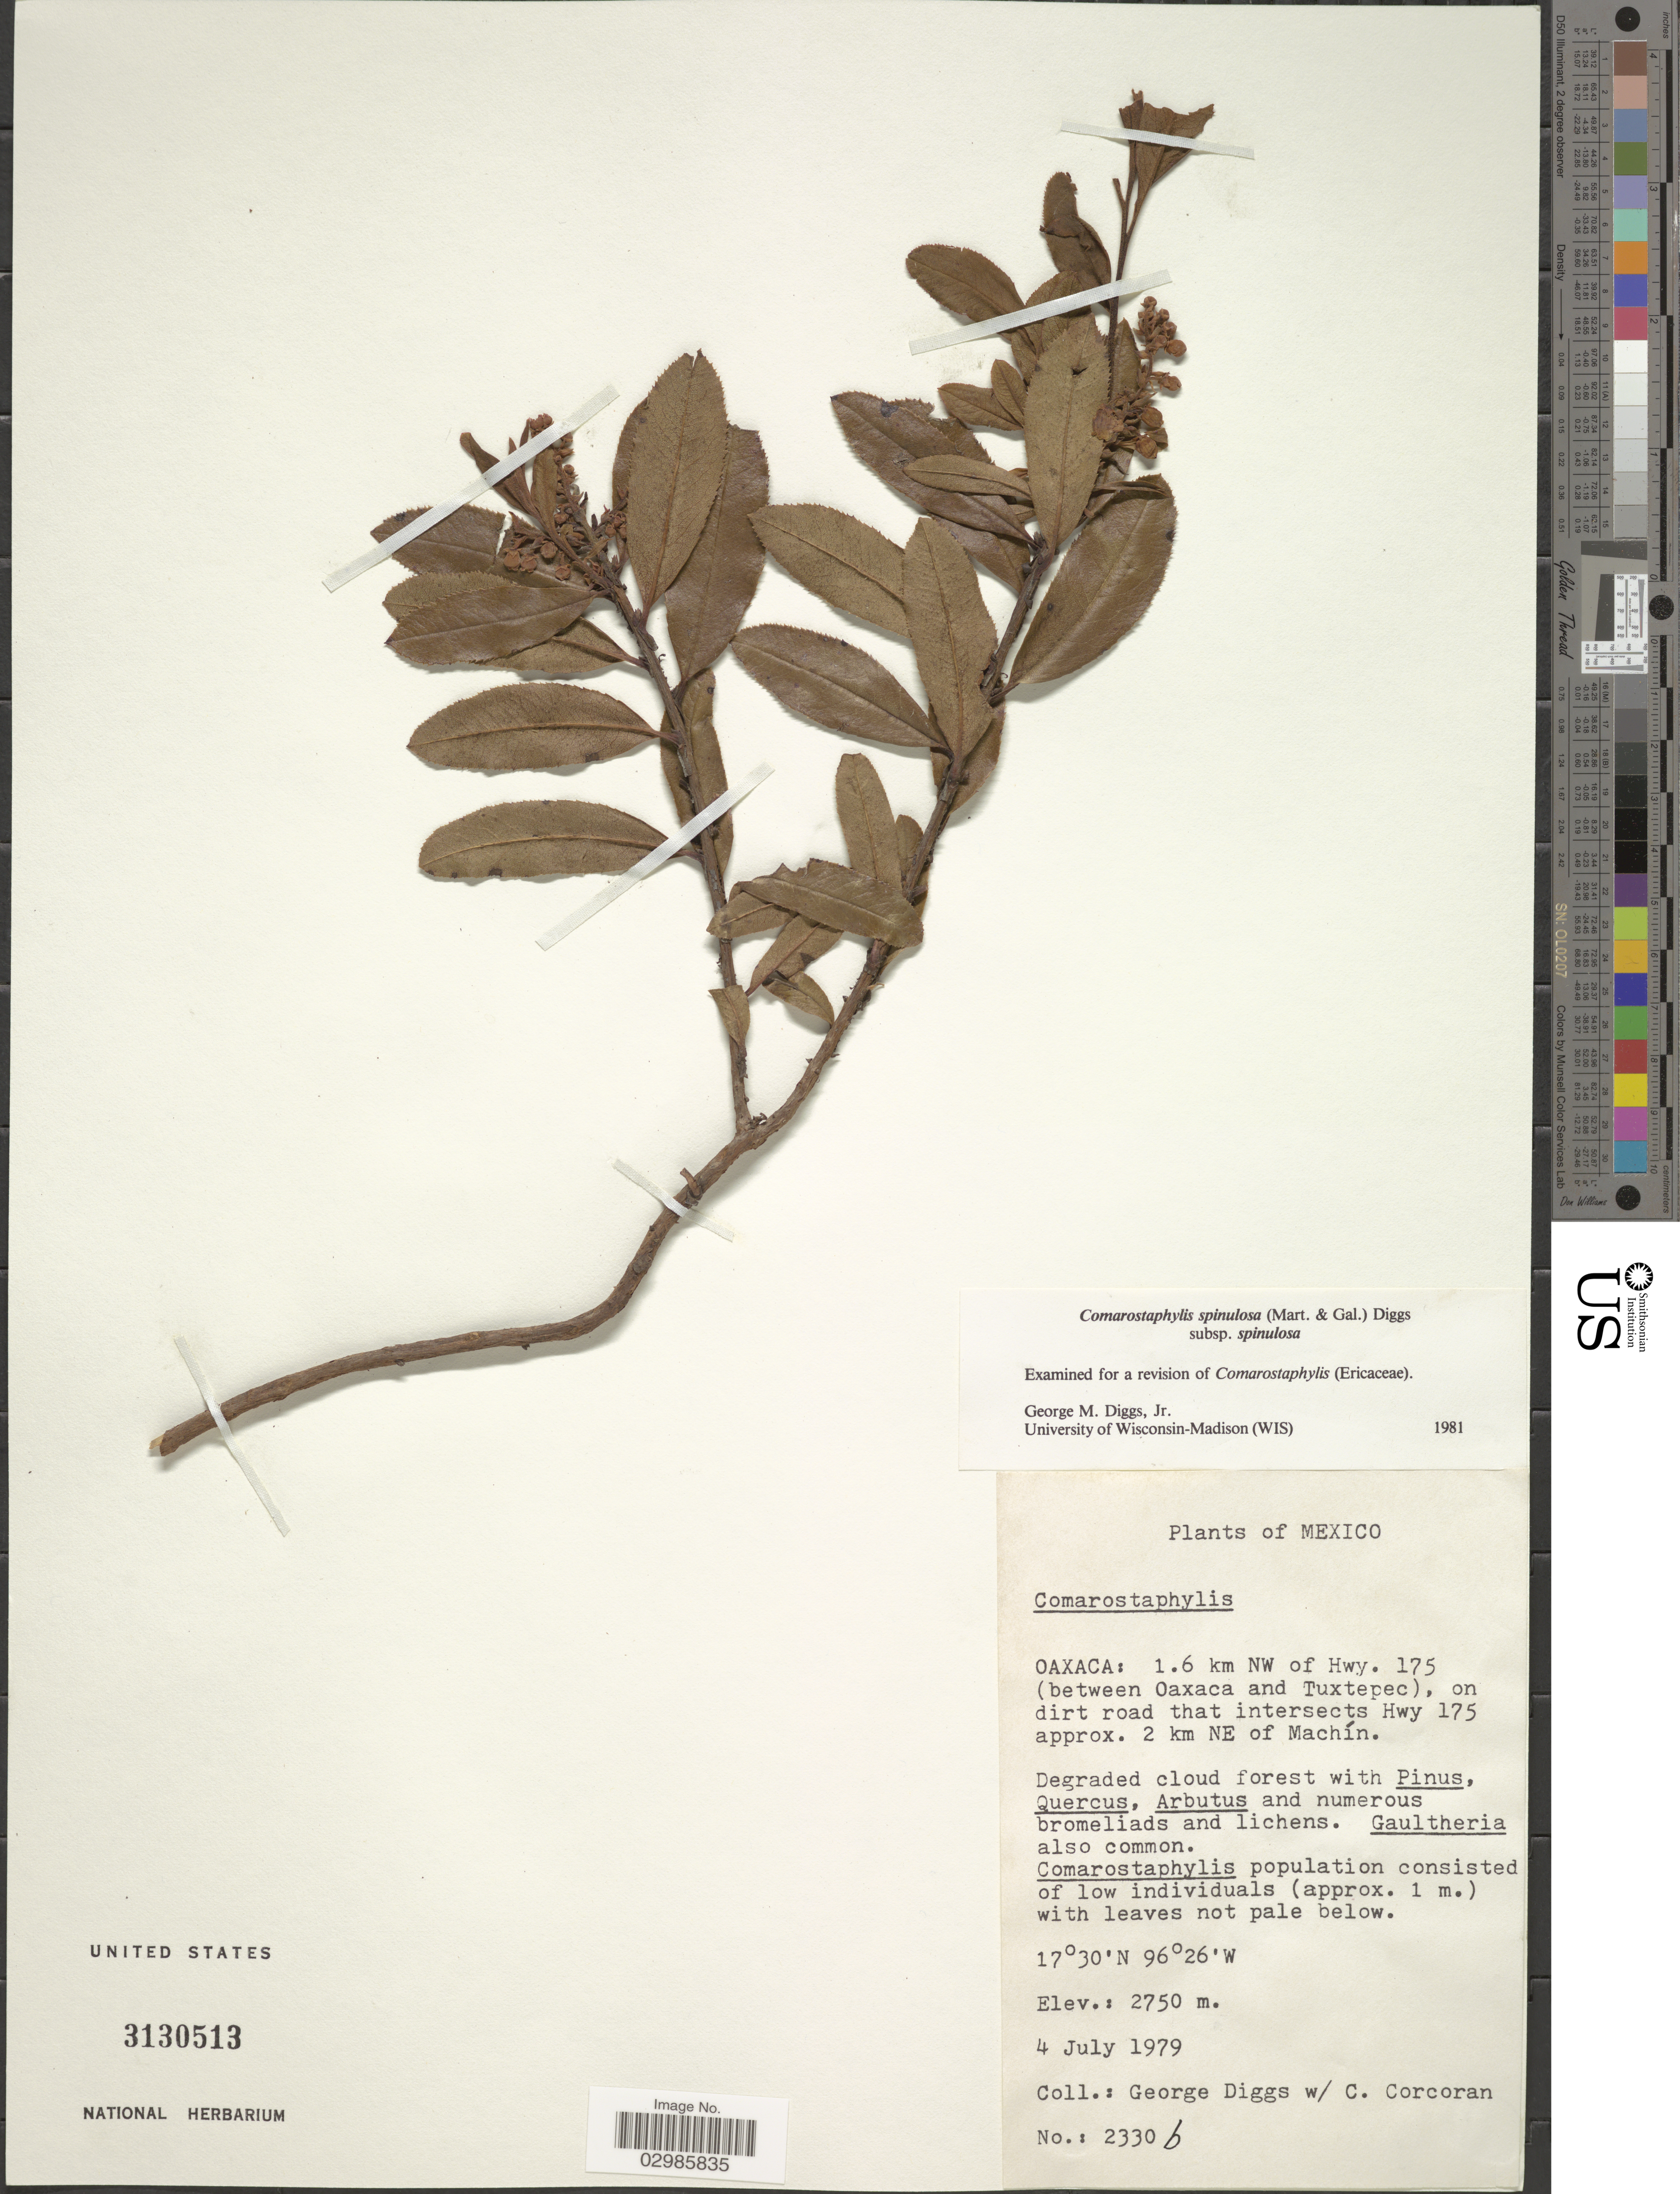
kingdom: Plantae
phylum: Tracheophyta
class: Magnoliopsida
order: Ericales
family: Ericaceae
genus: Comarostaphylis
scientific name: Comarostaphylis spinulosa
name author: (M. Martens & Galeotti) Diggs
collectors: G. Diggs & C. Corcoran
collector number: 2330b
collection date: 1979-07-04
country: Mexico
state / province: Oaxaca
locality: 1.6 km NW of Hwy. 175 (between Oaxaca and Tuxtepec), on dirt road that intersects Hwy 175 approx. 2 km NE of Machín.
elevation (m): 2750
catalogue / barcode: US 3130513